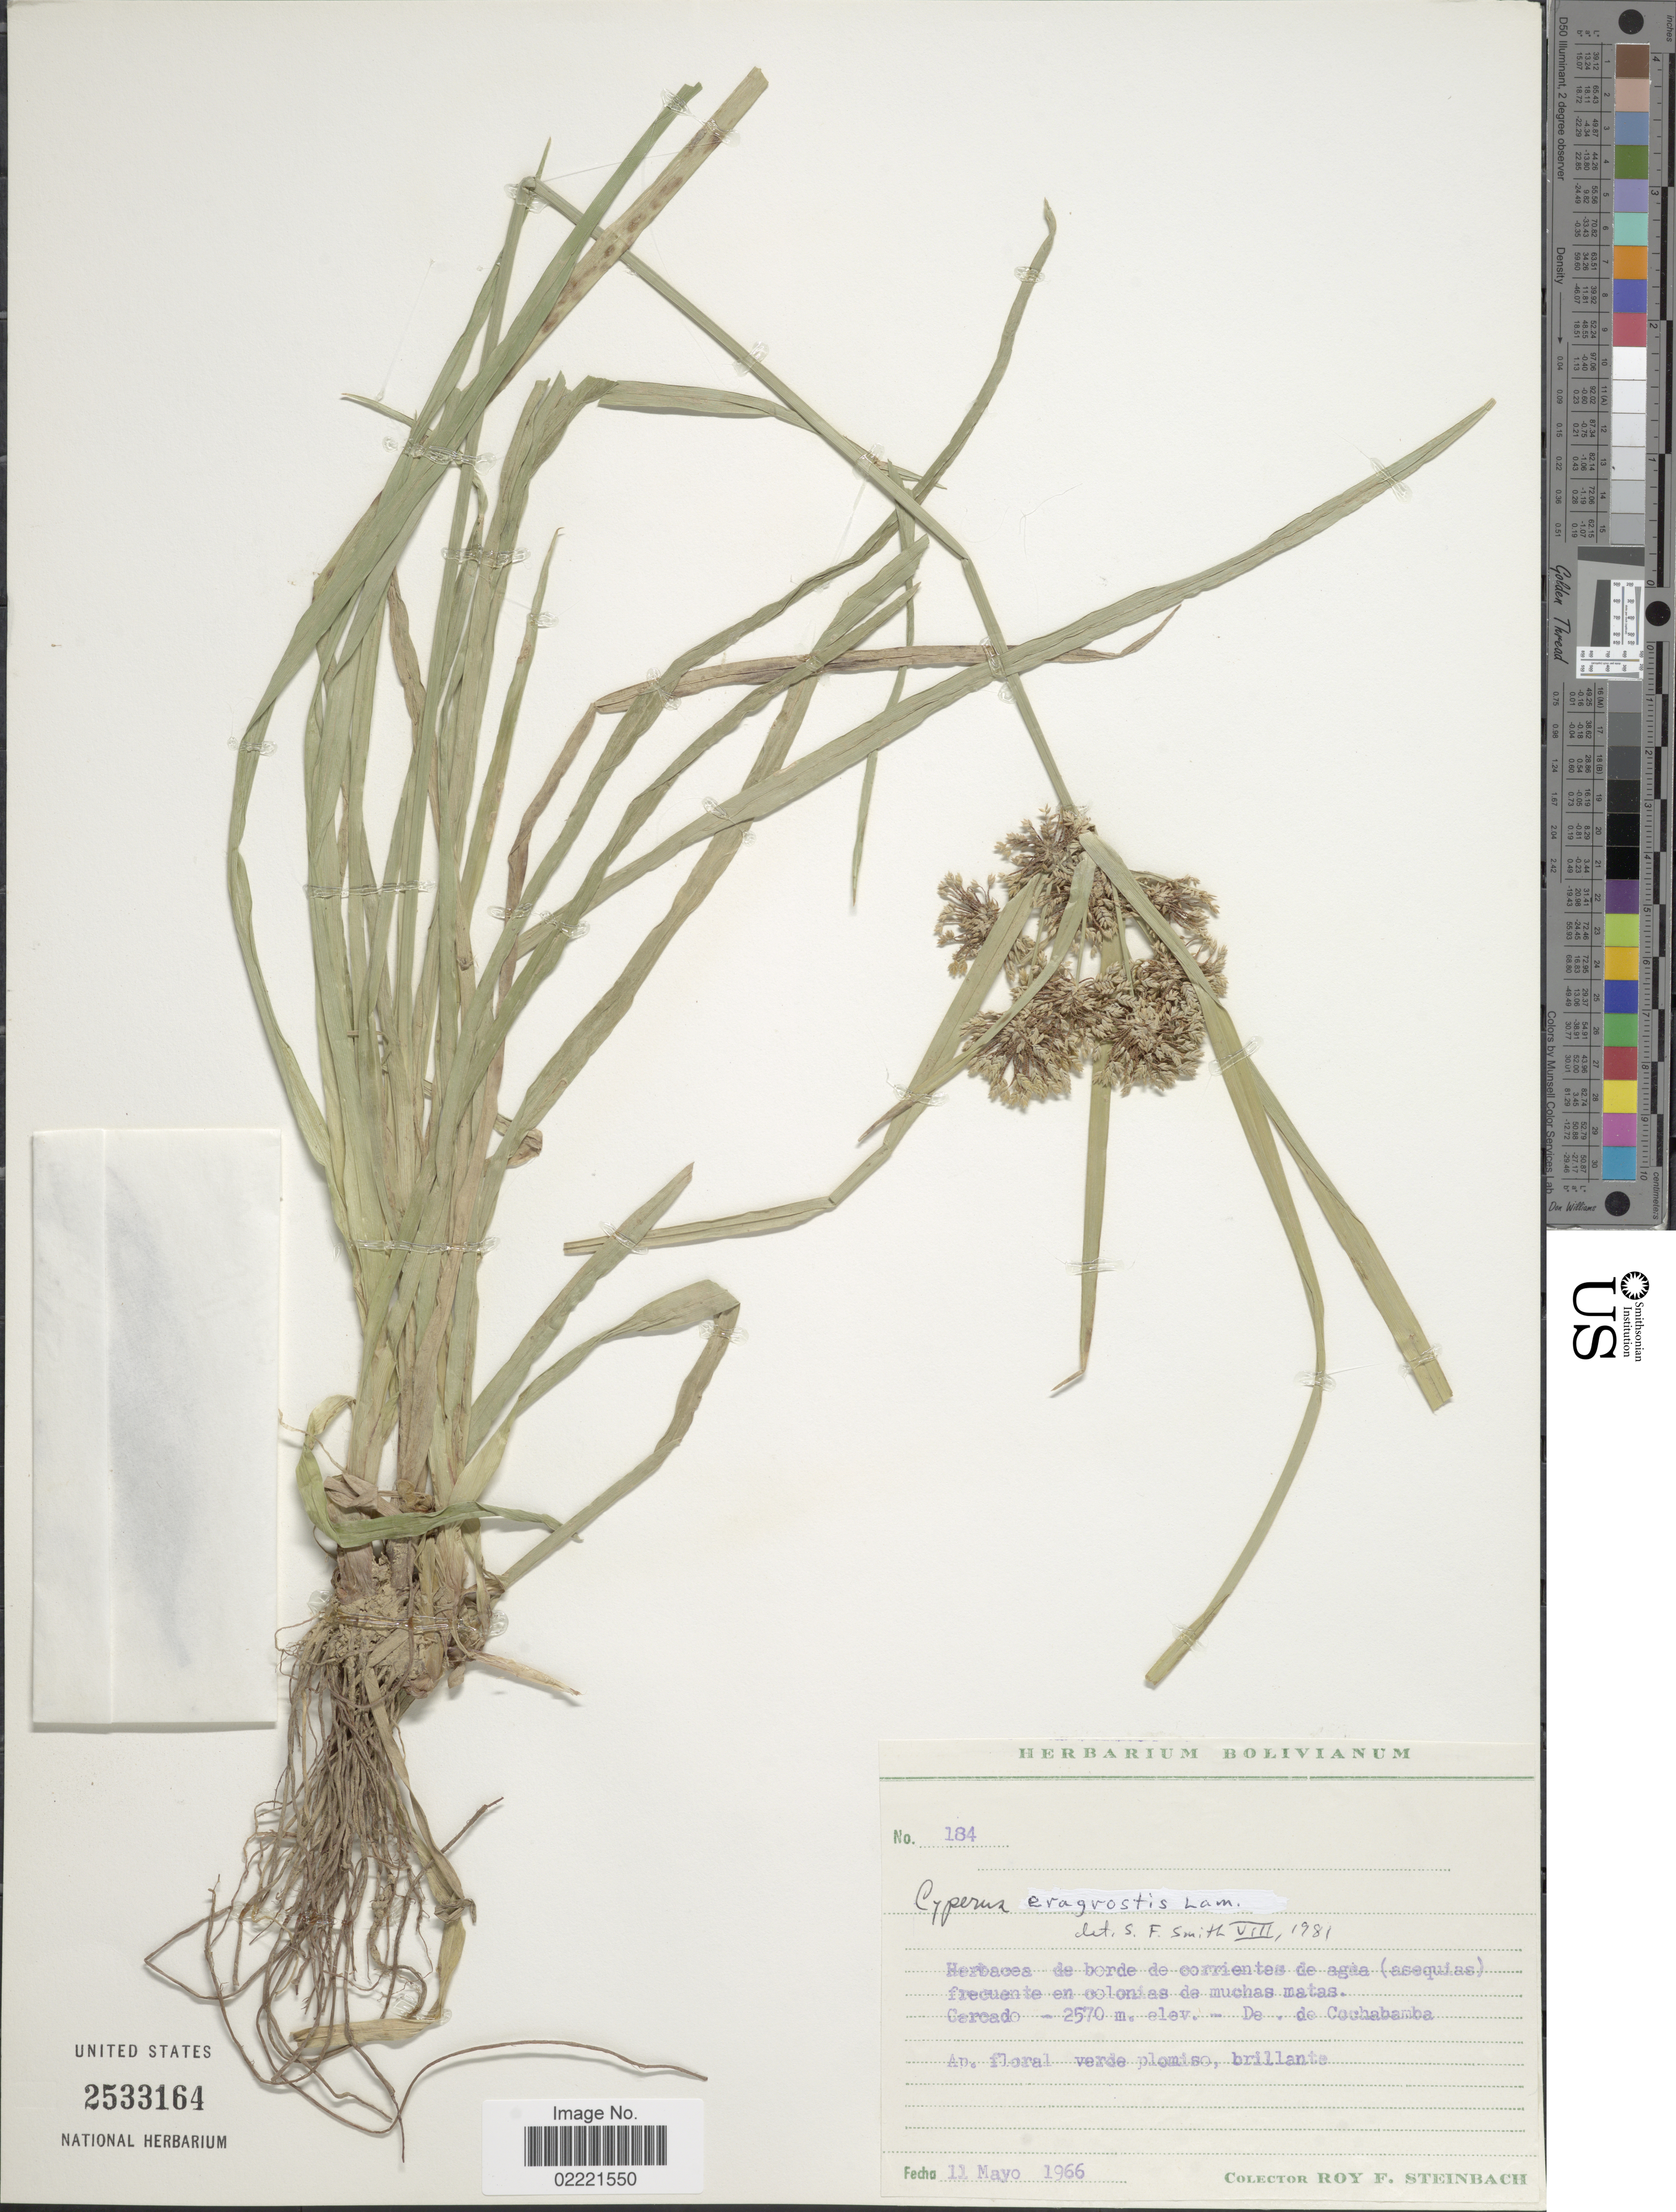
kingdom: Plantae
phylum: Tracheophyta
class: Liliopsida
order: Poales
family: Cyperaceae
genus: Cyperus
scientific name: Cyperus eragrostis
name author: Lam.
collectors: R. F. Steinbach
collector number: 184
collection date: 1966-05-13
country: Bolivia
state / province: Cochabamba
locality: Dep. de Cochabamba, de borde de corrientes de agua (asequias)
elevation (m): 2570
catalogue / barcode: US 2533164